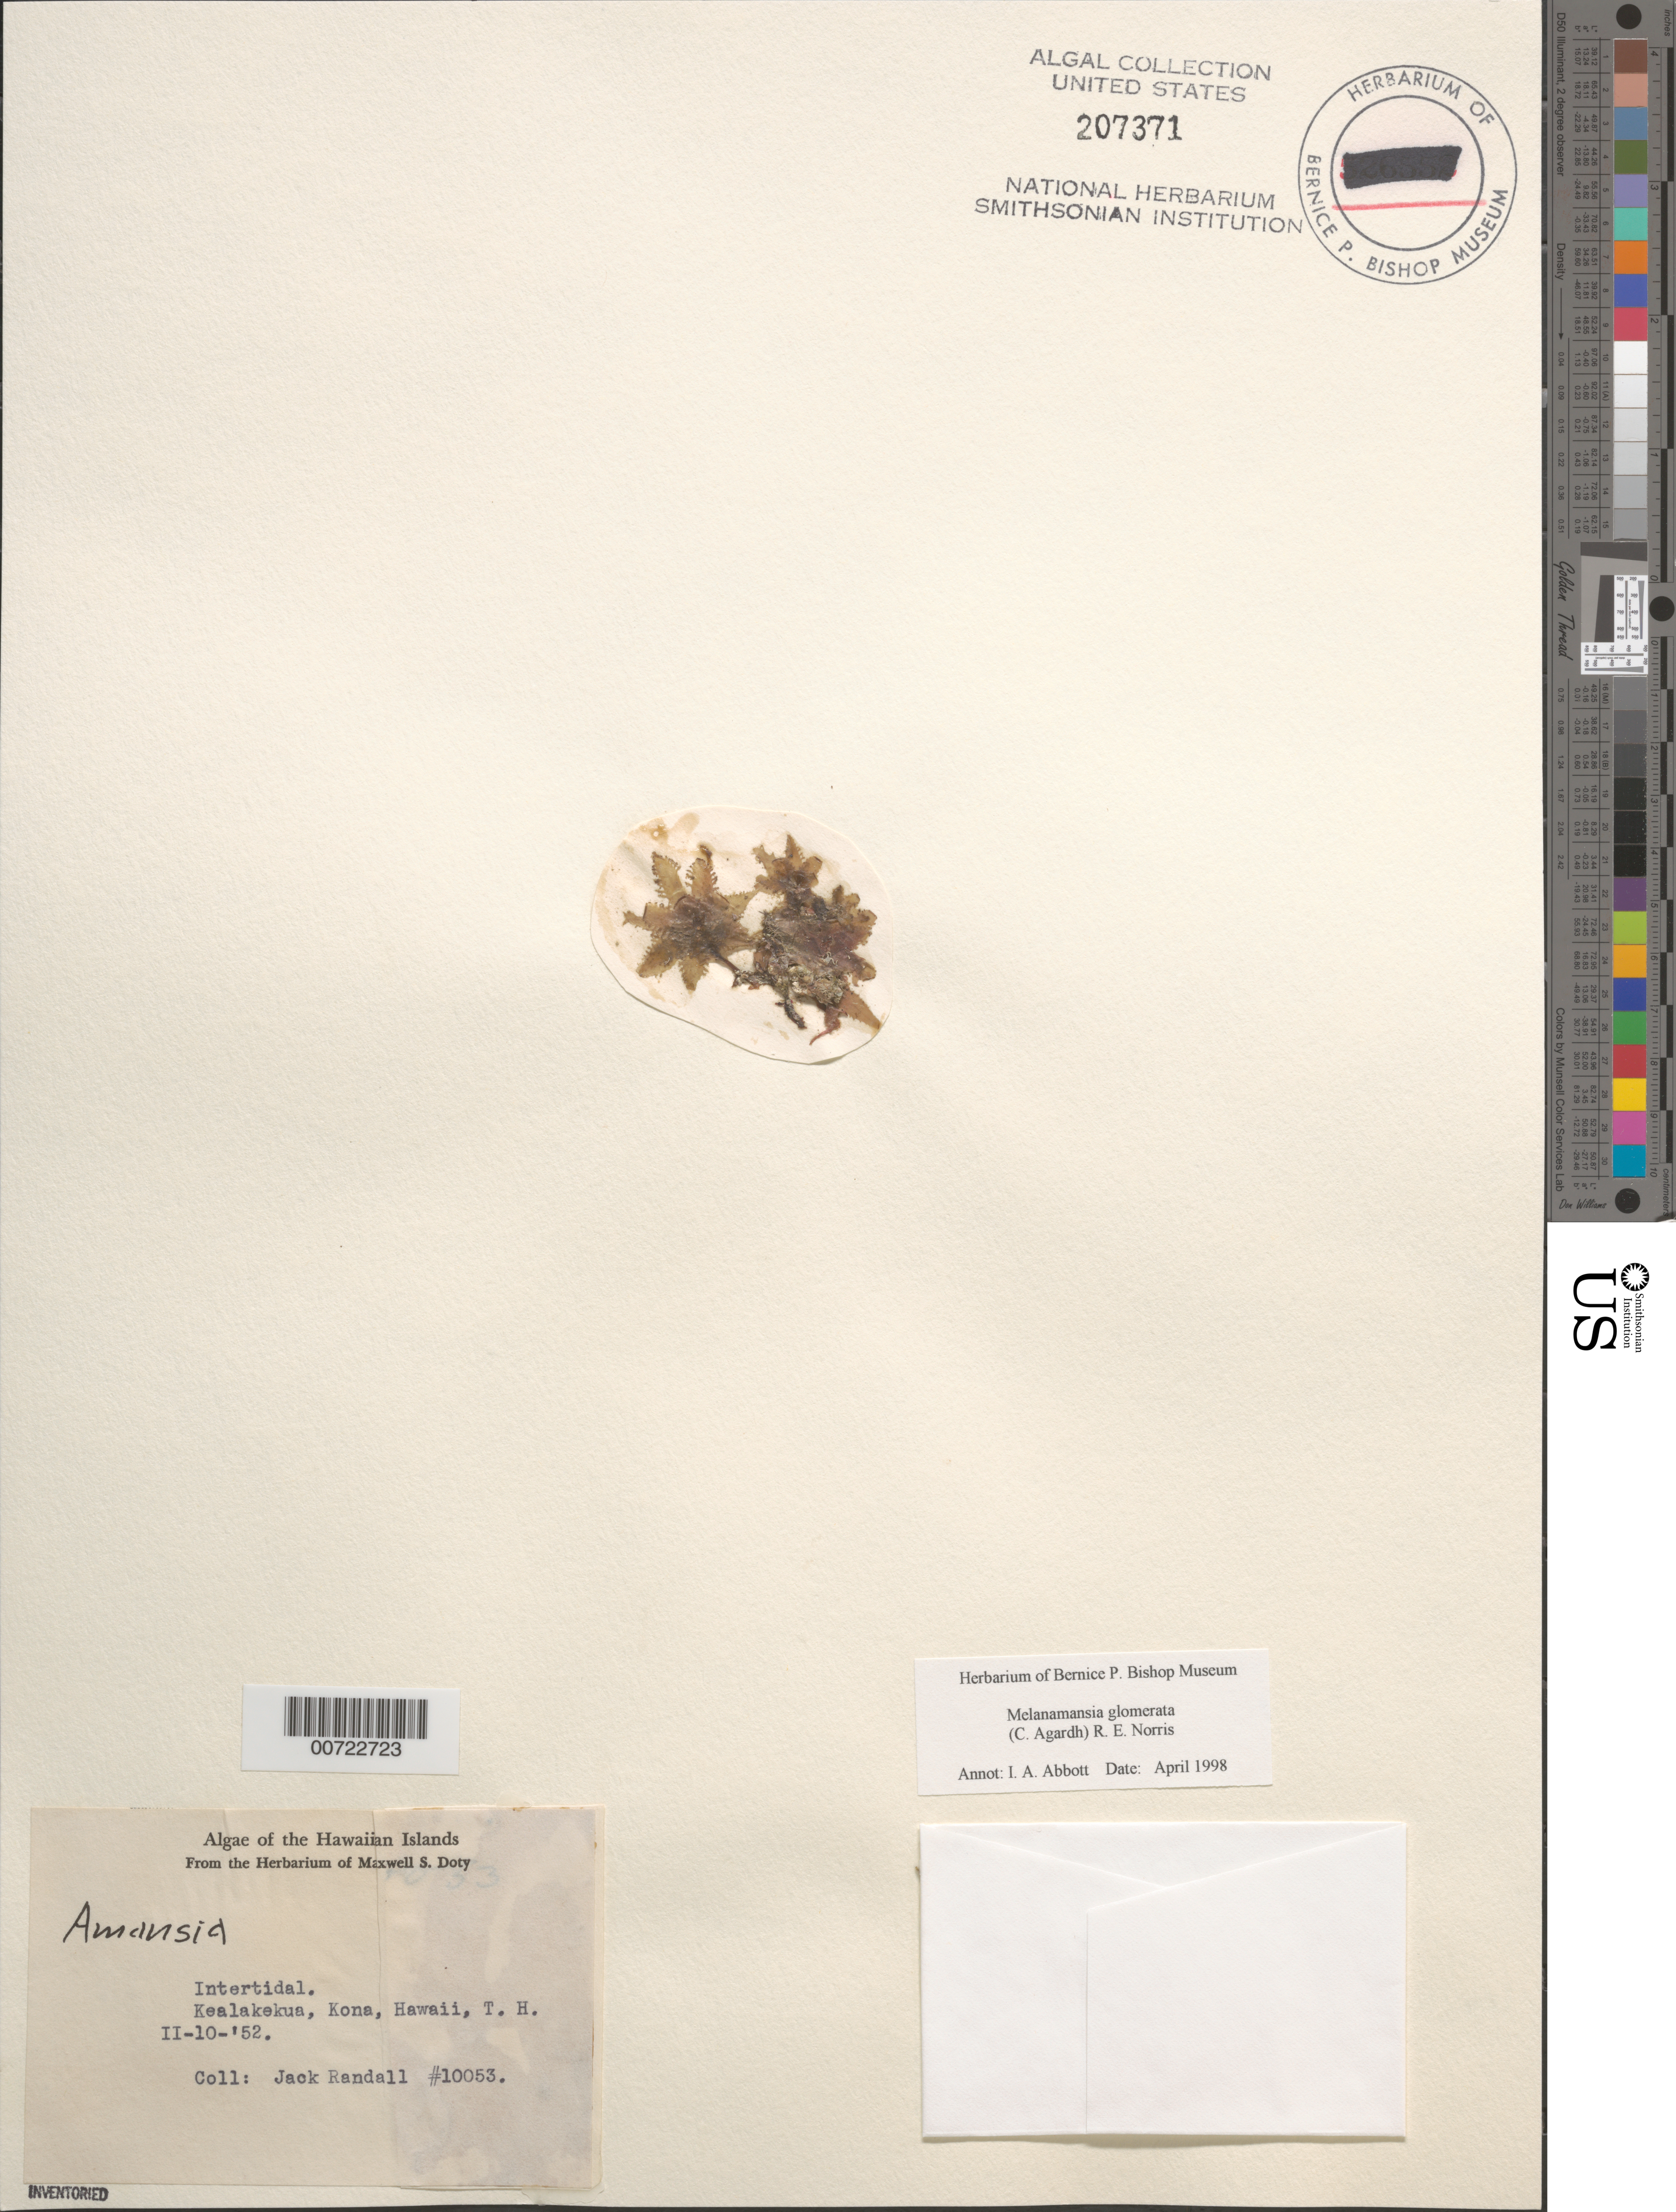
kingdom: Plantae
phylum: Rhodophyta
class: Florideophyceae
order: Ceramiales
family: Rhodomelaceae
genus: Amansia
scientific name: Amansia glomerata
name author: C. Agardh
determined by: Algae name updating Project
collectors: J. Randall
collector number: MSD 10053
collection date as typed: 10 Feb 1952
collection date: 1952-02-10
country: United States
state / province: Hawaii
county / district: Hawaii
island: Hawaii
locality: Kealakekua, Kona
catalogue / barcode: US 207371